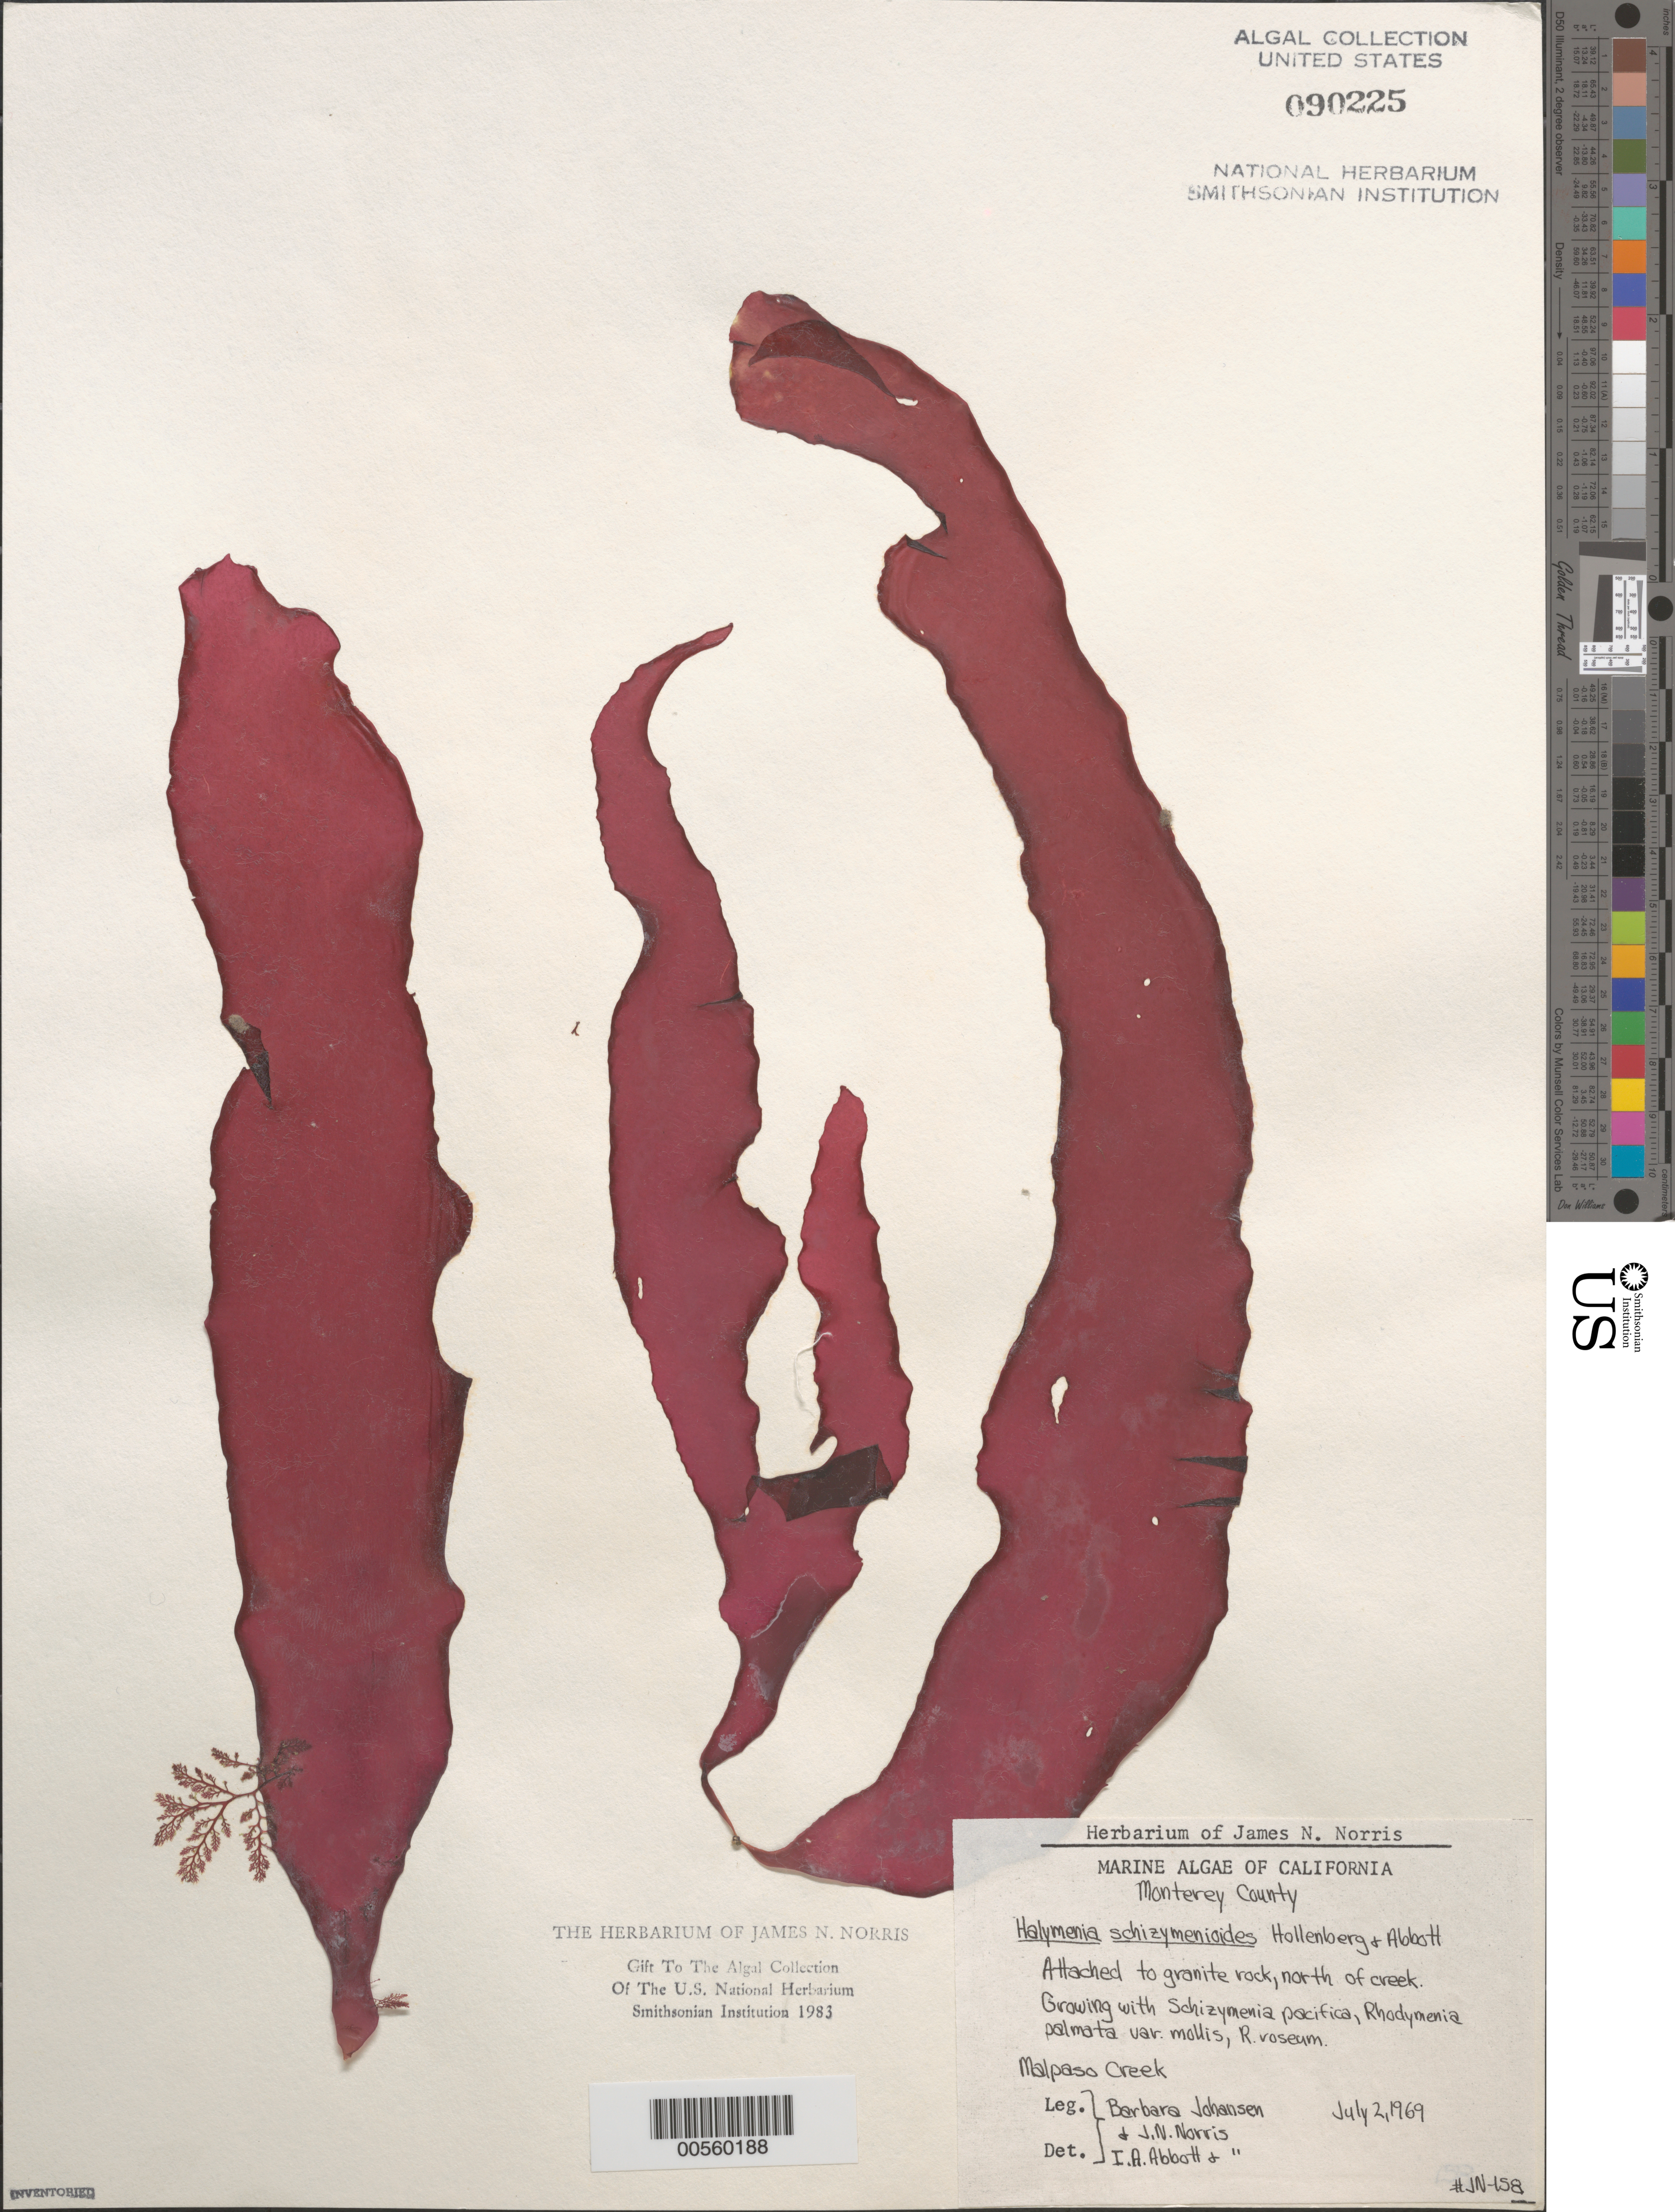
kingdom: Plantae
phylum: Rhodophyta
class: Florideophyceae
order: Halymeniales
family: Halymeniaceae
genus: Halymenia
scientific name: Halymenia schizymenioides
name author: Hollenb. & I.A. Abbott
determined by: Abbott, I. A.; Norris, J. N.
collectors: B. Johansen & J. N. Norris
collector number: JN-158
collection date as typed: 02 Jul 1969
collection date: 1969-07-02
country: United States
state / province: California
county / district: Monterey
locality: Malpaso Creek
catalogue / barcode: US 90225